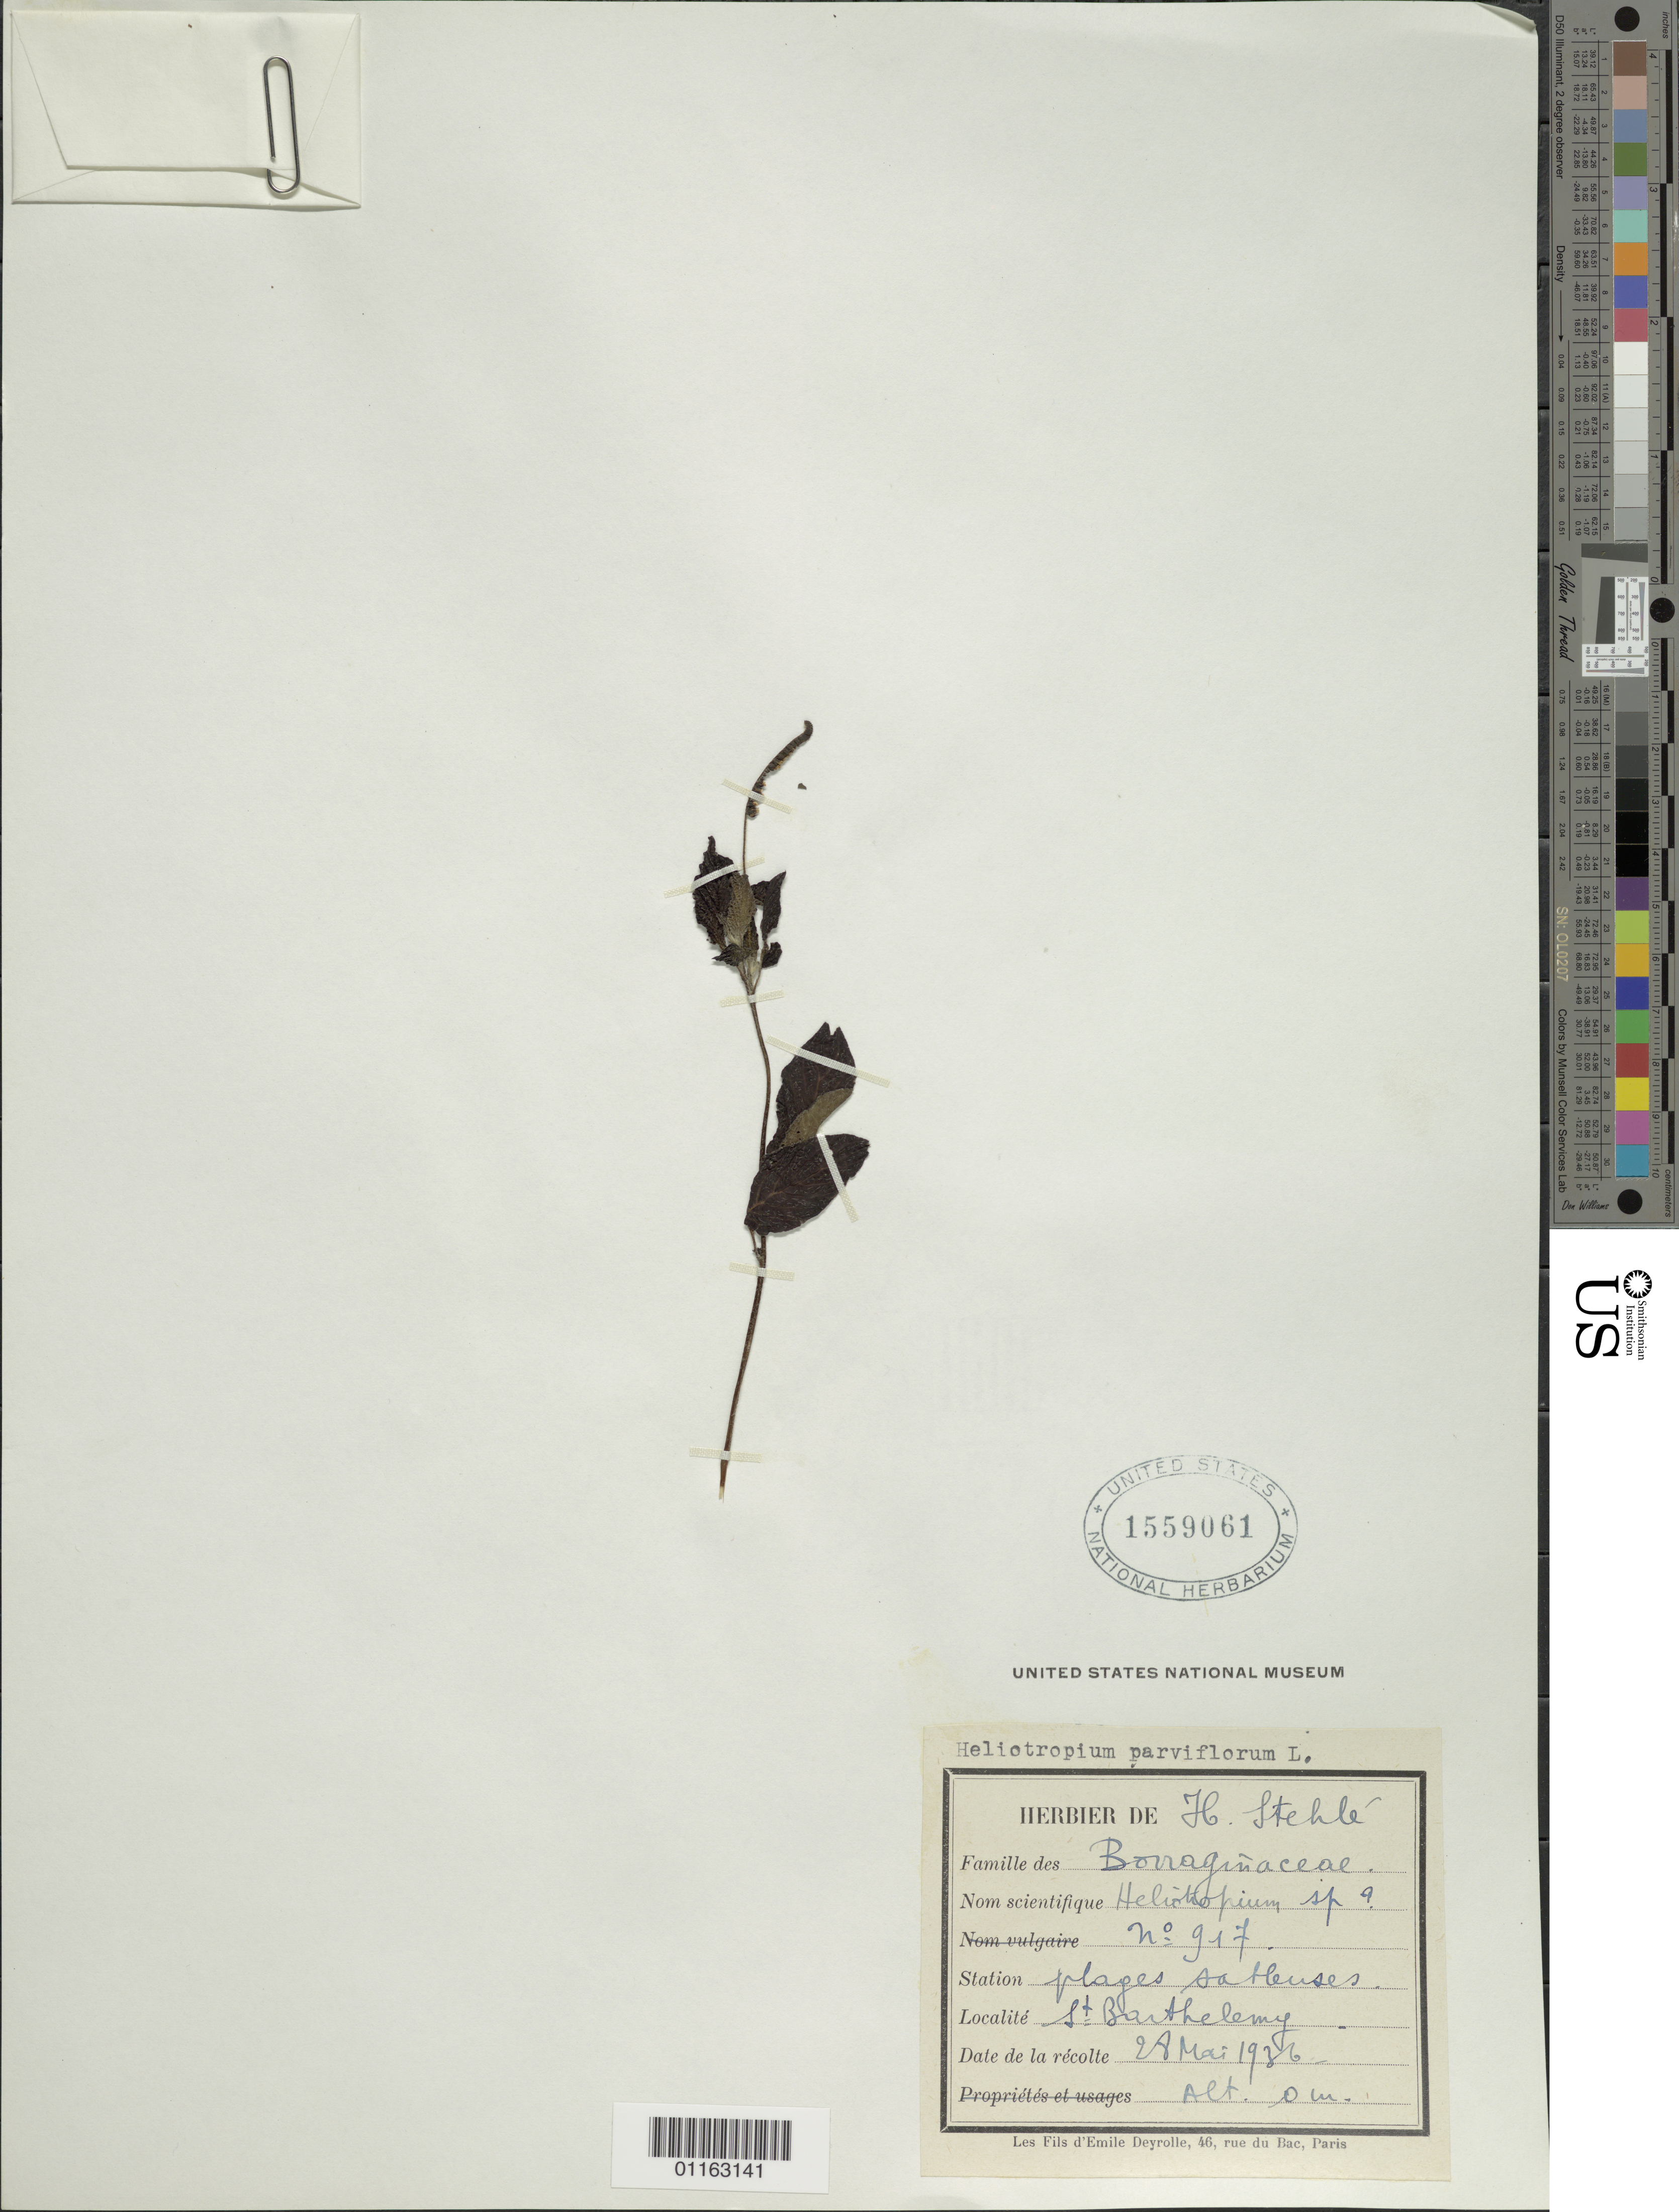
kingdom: Plantae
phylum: Tracheophyta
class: Magnoliopsida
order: Boraginales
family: Heliotropiaceae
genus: Heliotropium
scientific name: Heliotropium parviflorum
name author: L.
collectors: H. Stehlé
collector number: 917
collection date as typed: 27 May 1936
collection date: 1936-05-27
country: Guadeloupe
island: St. Barthélemy I.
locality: Plages sableuses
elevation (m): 0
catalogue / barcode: US 1559061